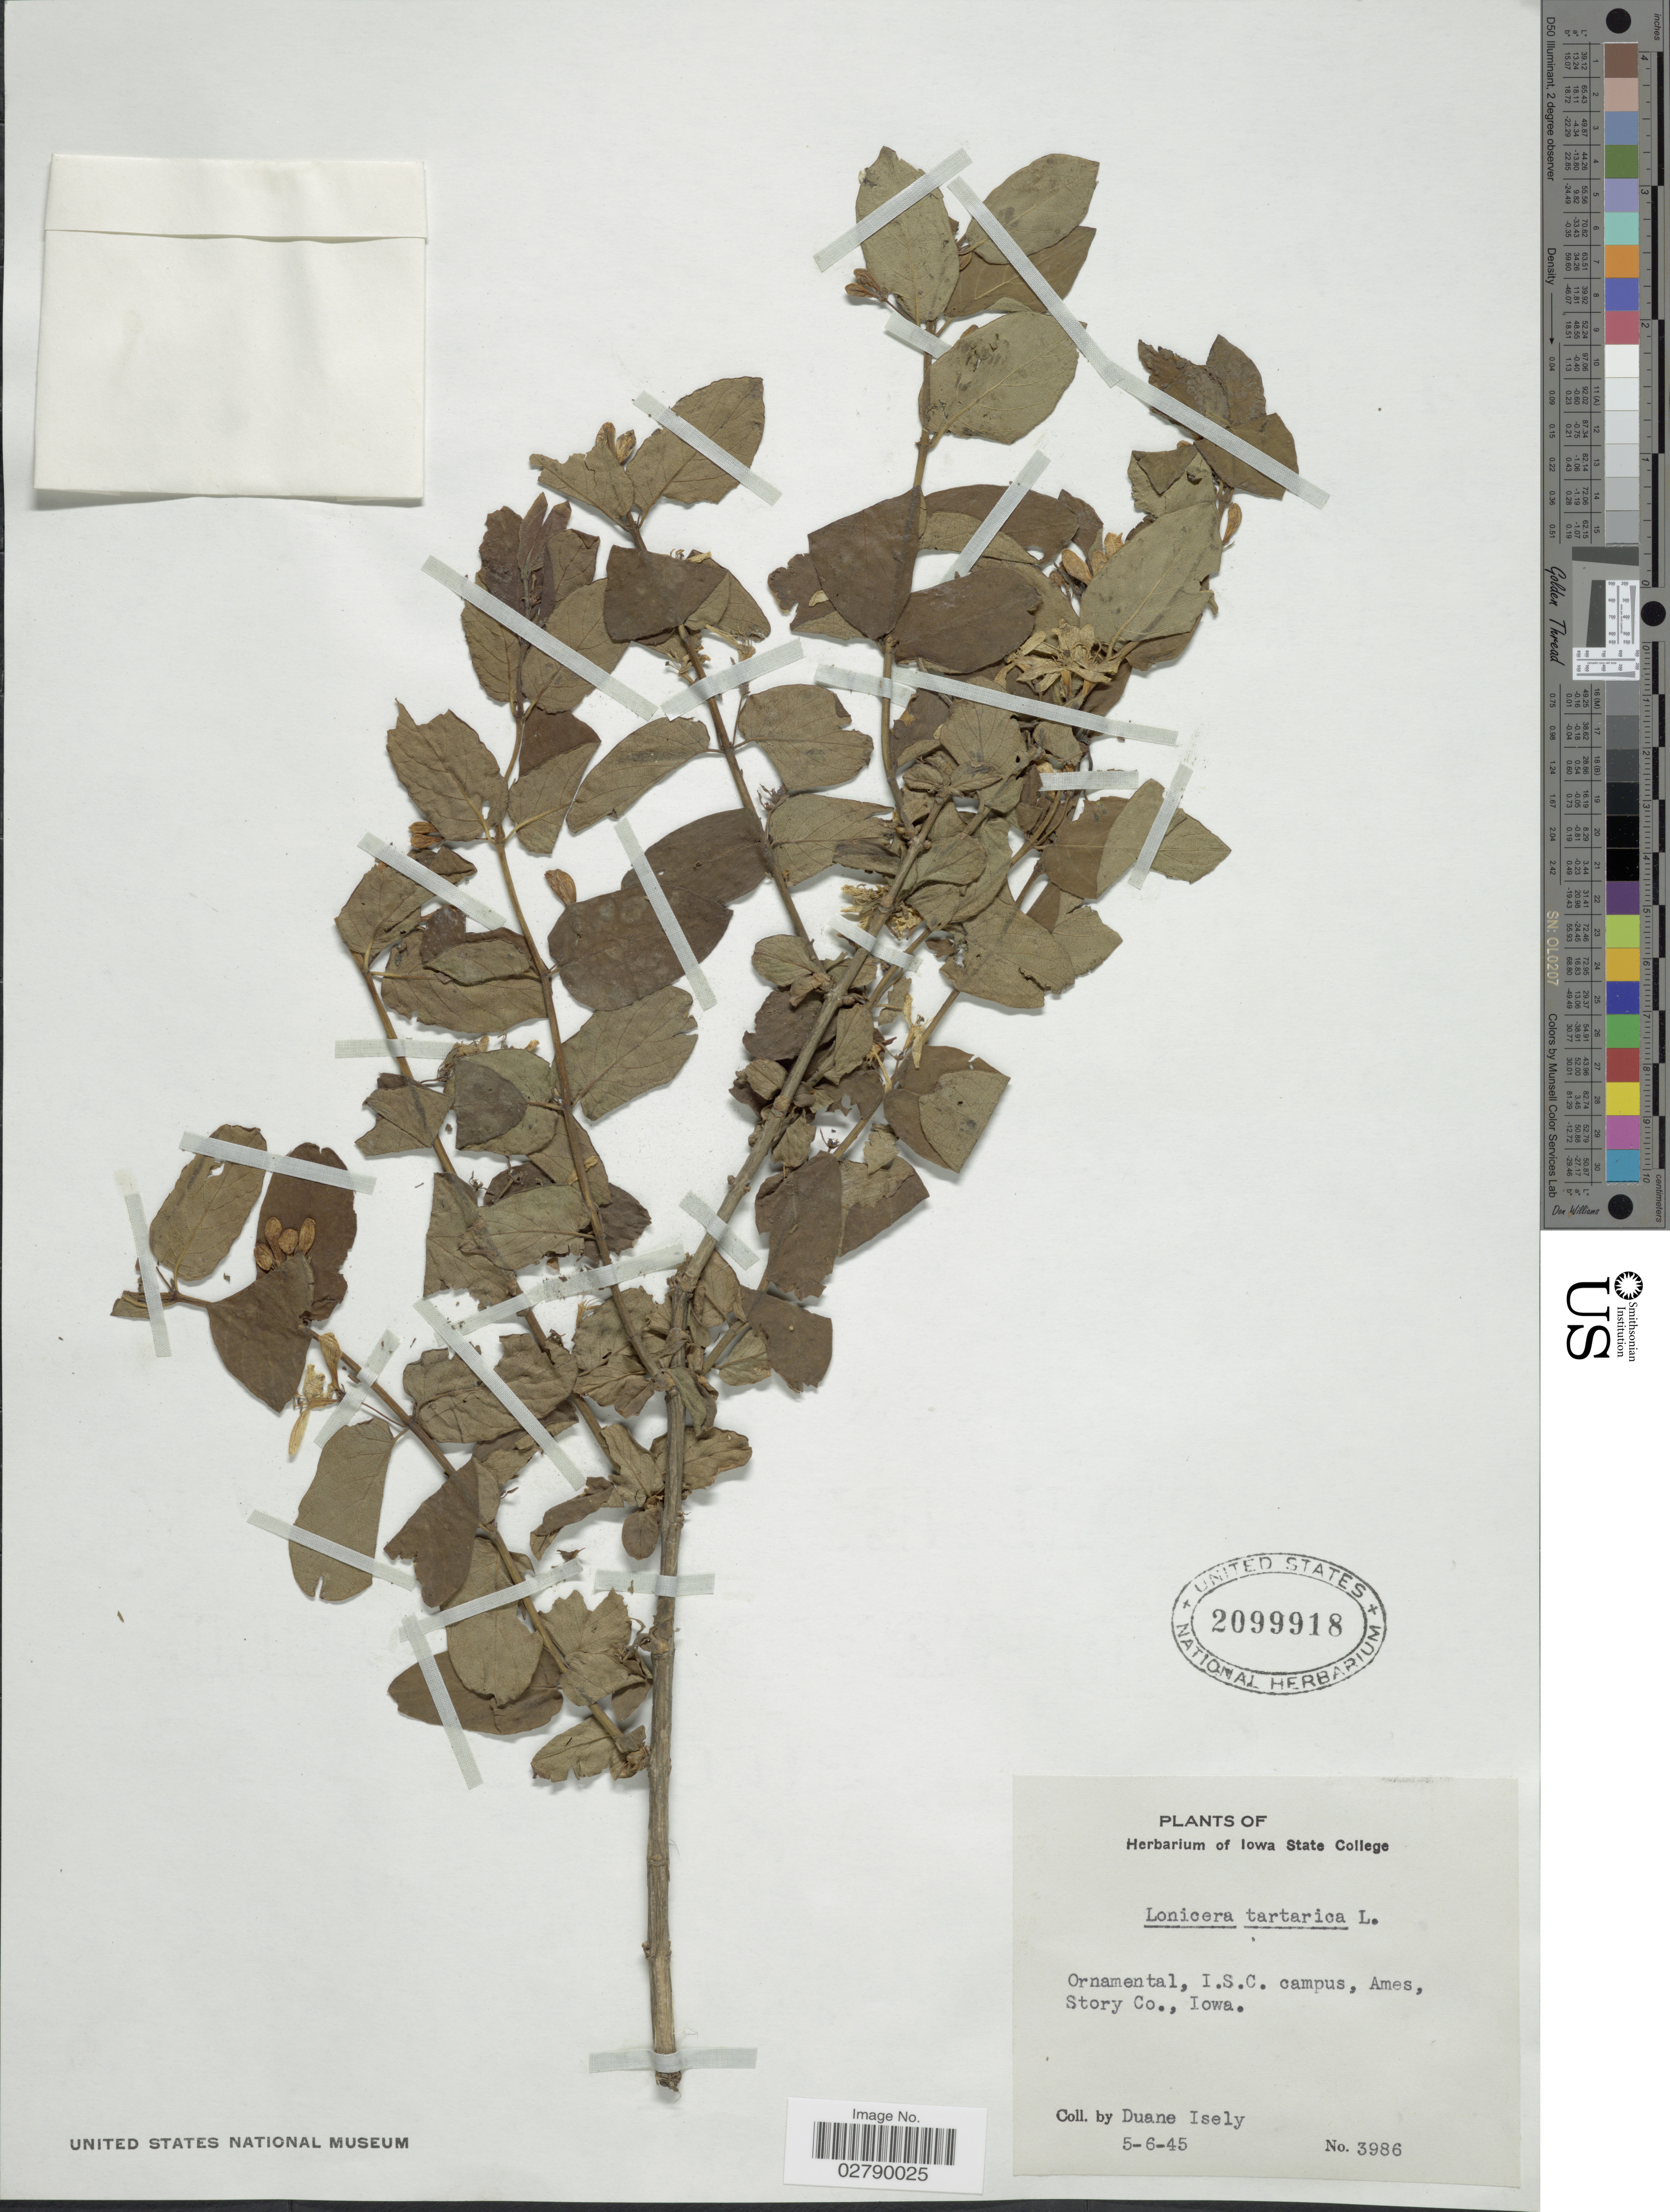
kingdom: Plantae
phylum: Tracheophyta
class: Magnoliopsida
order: Dipsacales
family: Caprifoliaceae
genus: Lonicera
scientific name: Lonicera tatarica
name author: L.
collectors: D. Isely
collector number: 3986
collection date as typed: Transcribed d/m/y: 6/5/45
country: United States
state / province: Iowa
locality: Ornamental, I. S. C. campus, Ames, Story Co.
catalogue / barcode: US 2099918